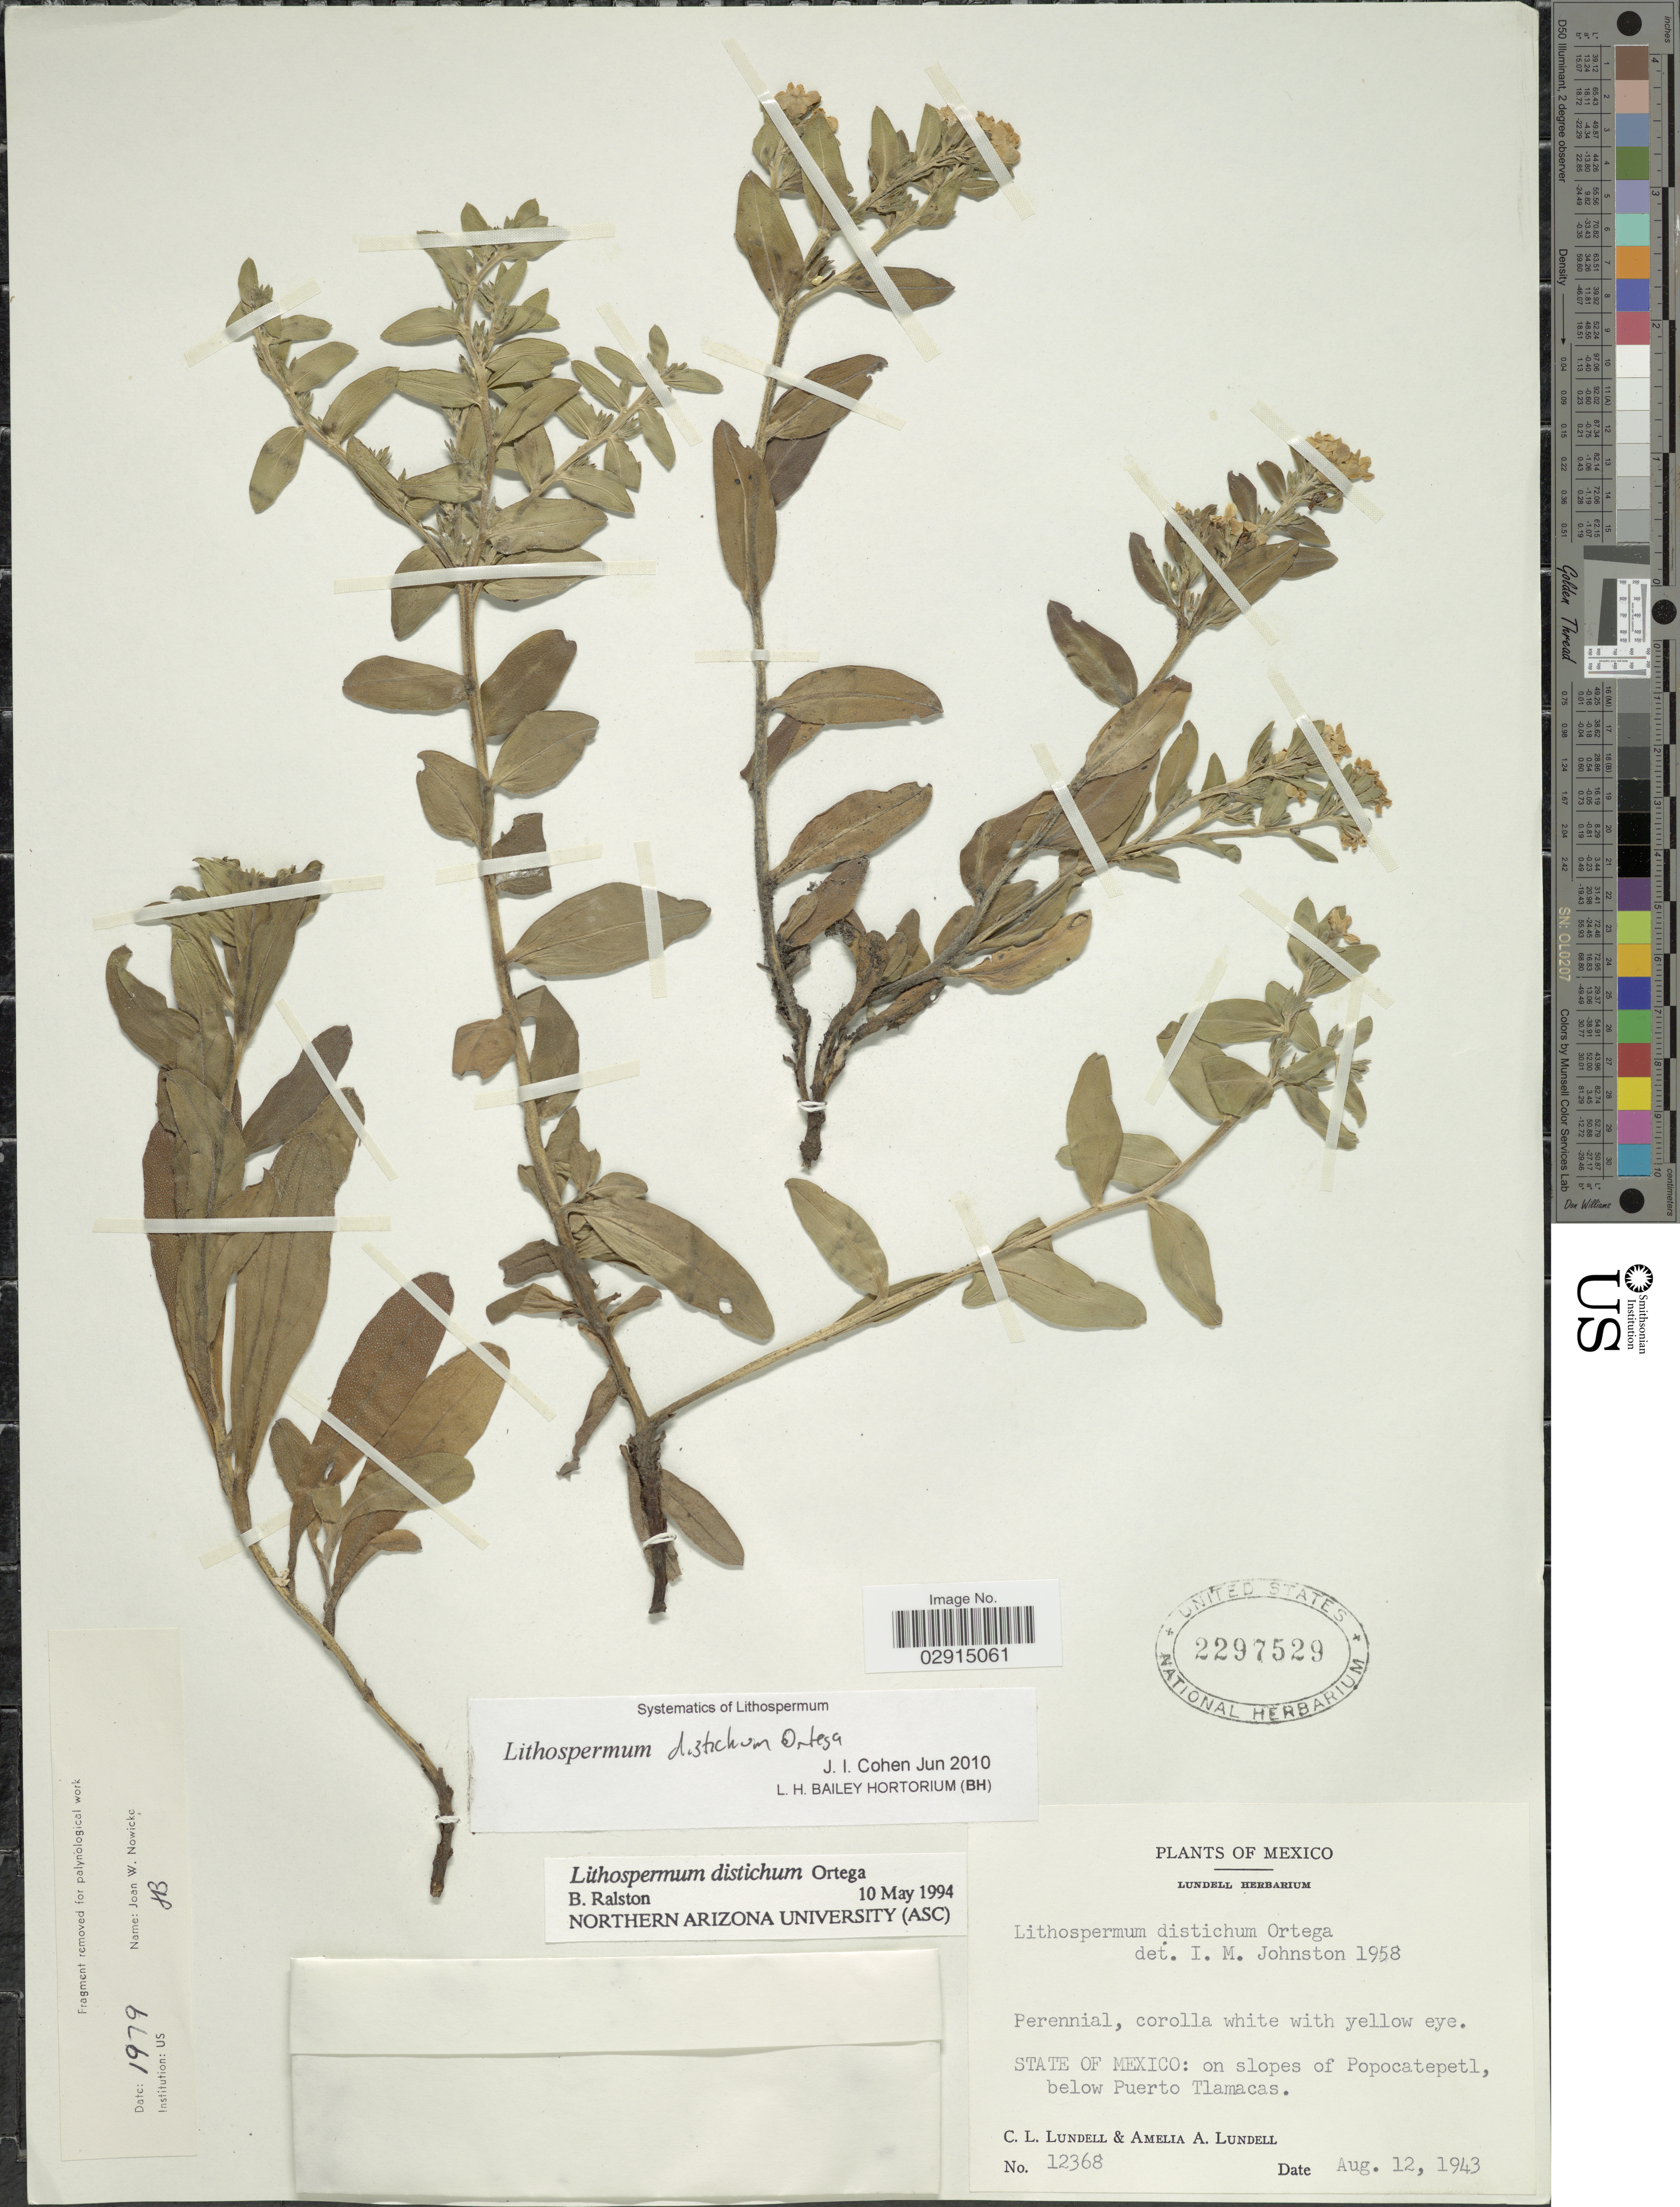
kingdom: Plantae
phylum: Tracheophyta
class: Magnoliopsida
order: Boraginales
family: Boraginaceae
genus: Lithospermum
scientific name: Lithospermum distichum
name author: Ortega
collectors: C. L. Lundell & A. A. Lundell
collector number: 12368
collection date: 1943-08-12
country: Mexico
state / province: México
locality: On slopes of Popocatepetl, below Puerto Tlamacas.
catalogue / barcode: US 2297529